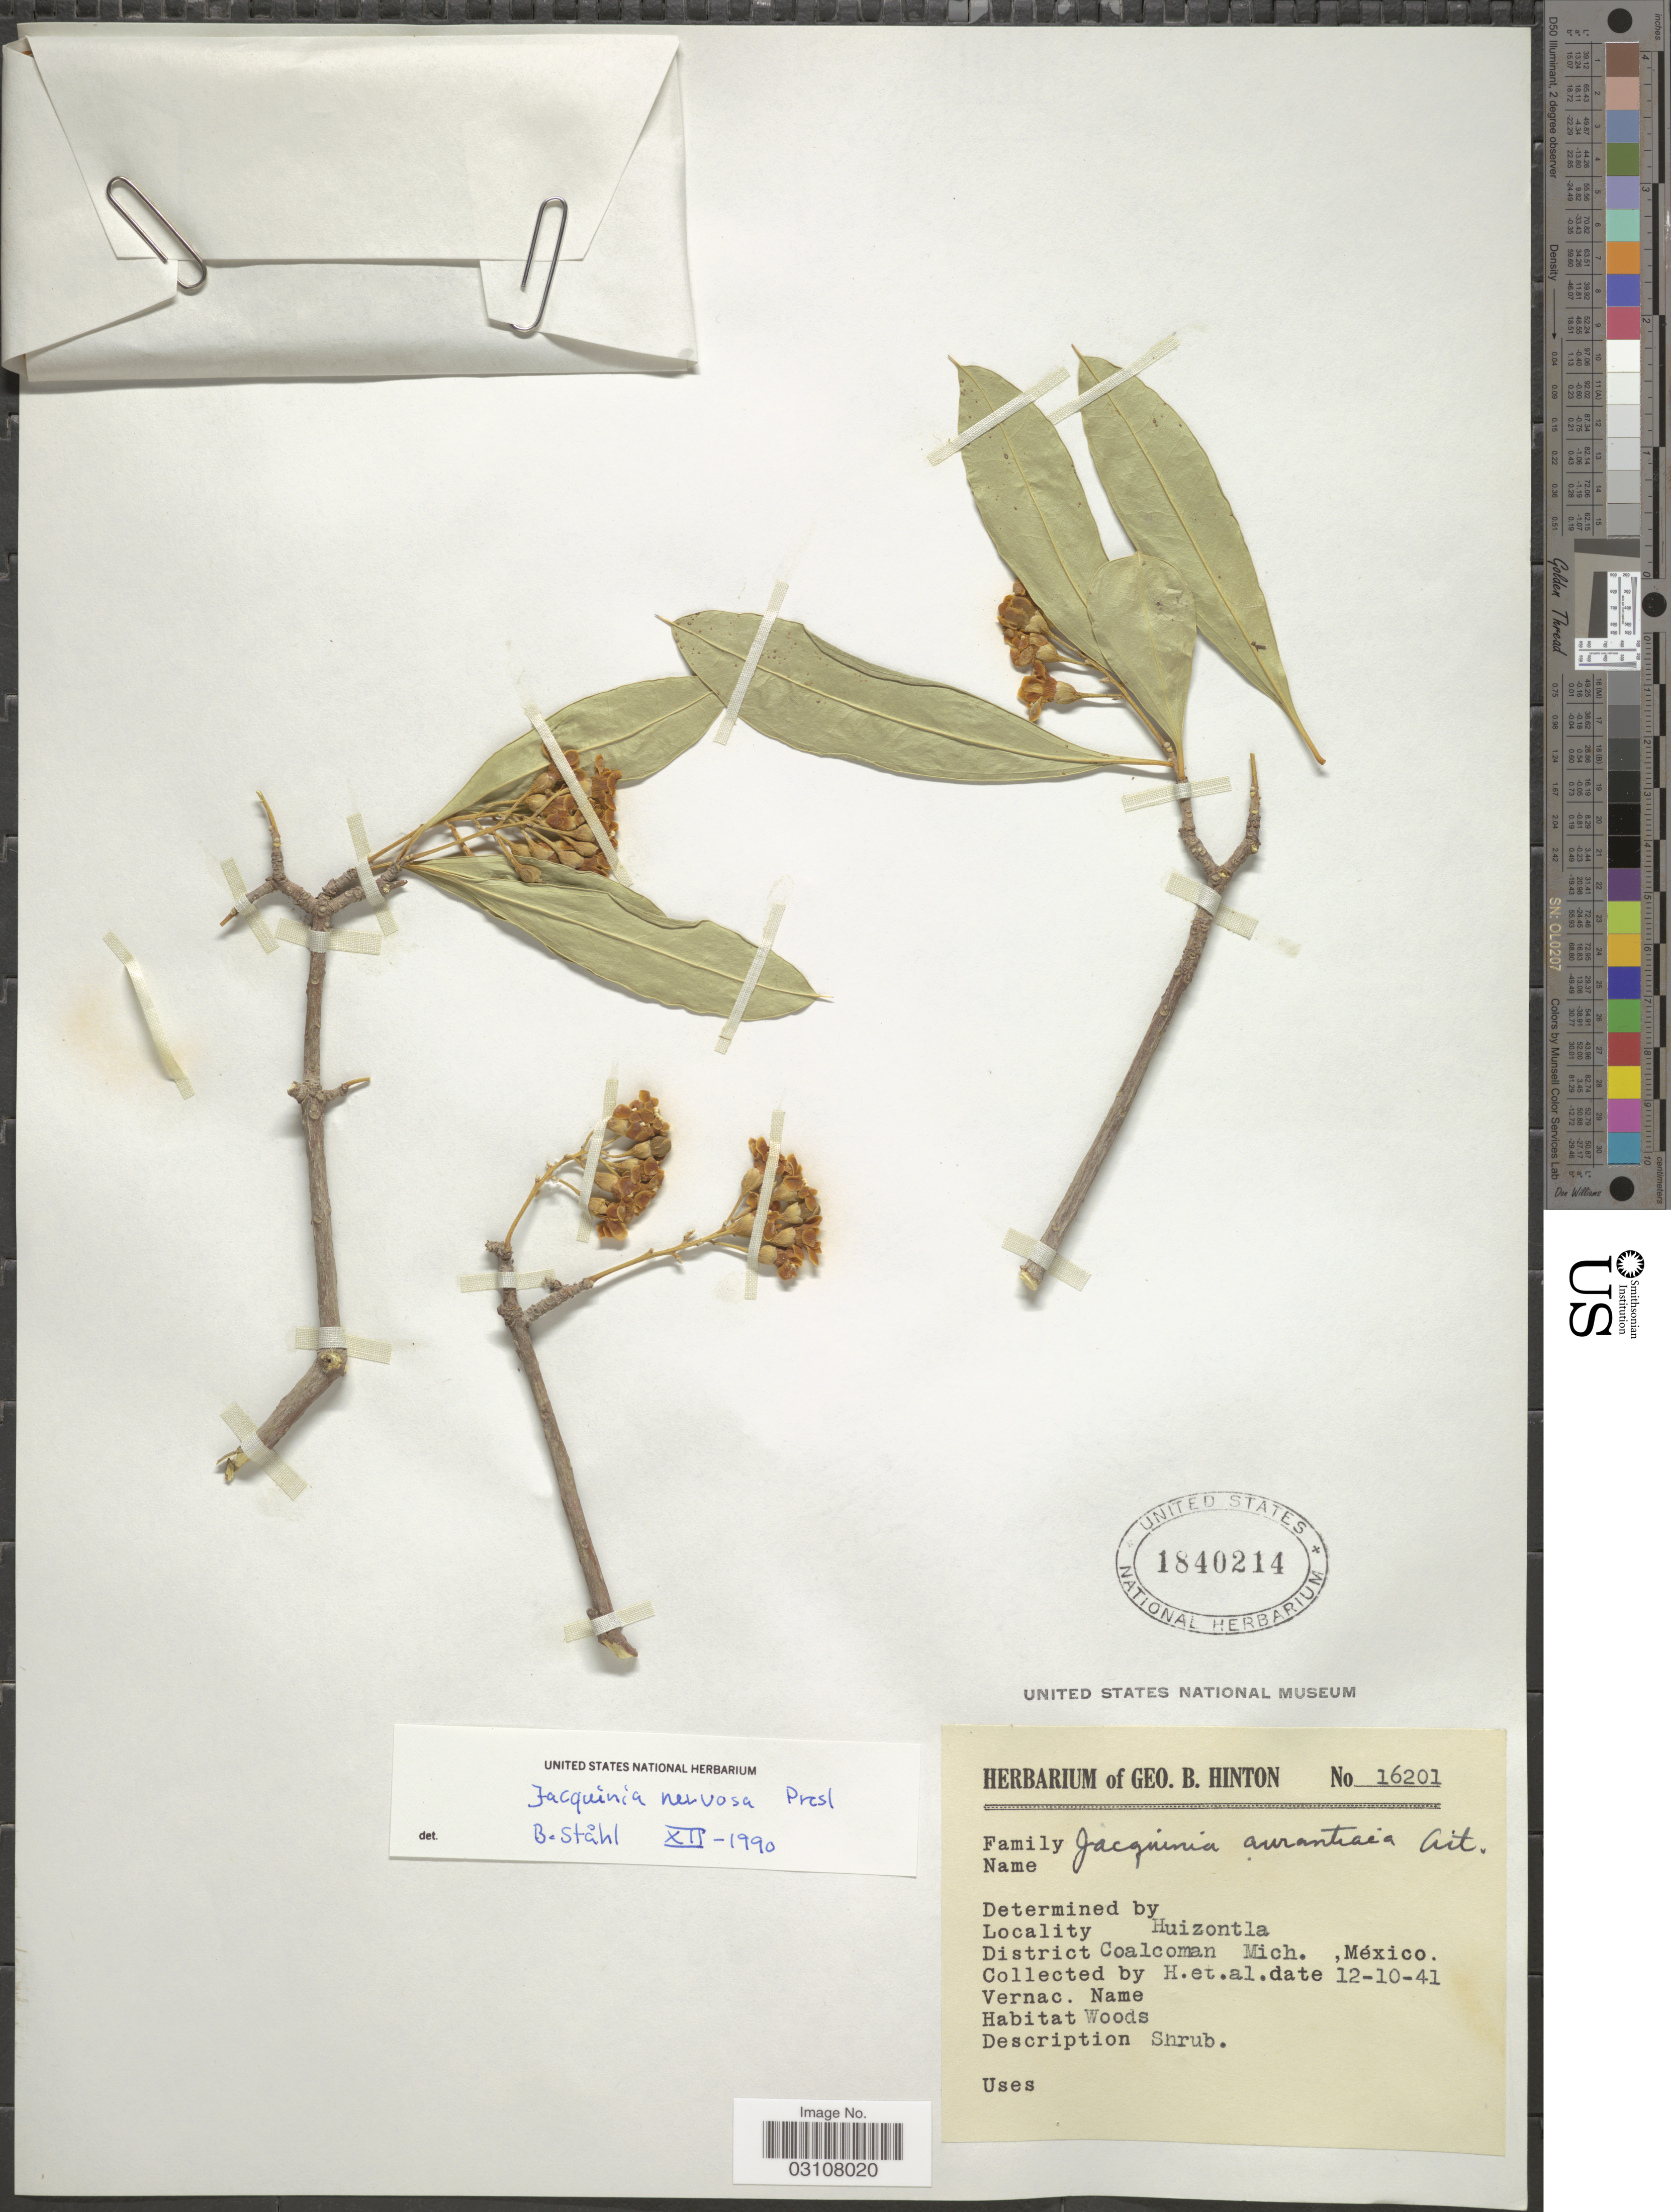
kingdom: Plantae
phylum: Tracheophyta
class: Magnoliopsida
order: Ericales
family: Primulaceae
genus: Jacquinia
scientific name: Jacquinia nervosa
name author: C. Presl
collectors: G. B. Hinton & et al.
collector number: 16201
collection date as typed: Transcribed d/m/y: 12/10/41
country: Mexico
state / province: Michoacán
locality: Huizontla. District Coalcoman.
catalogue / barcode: US 1840214